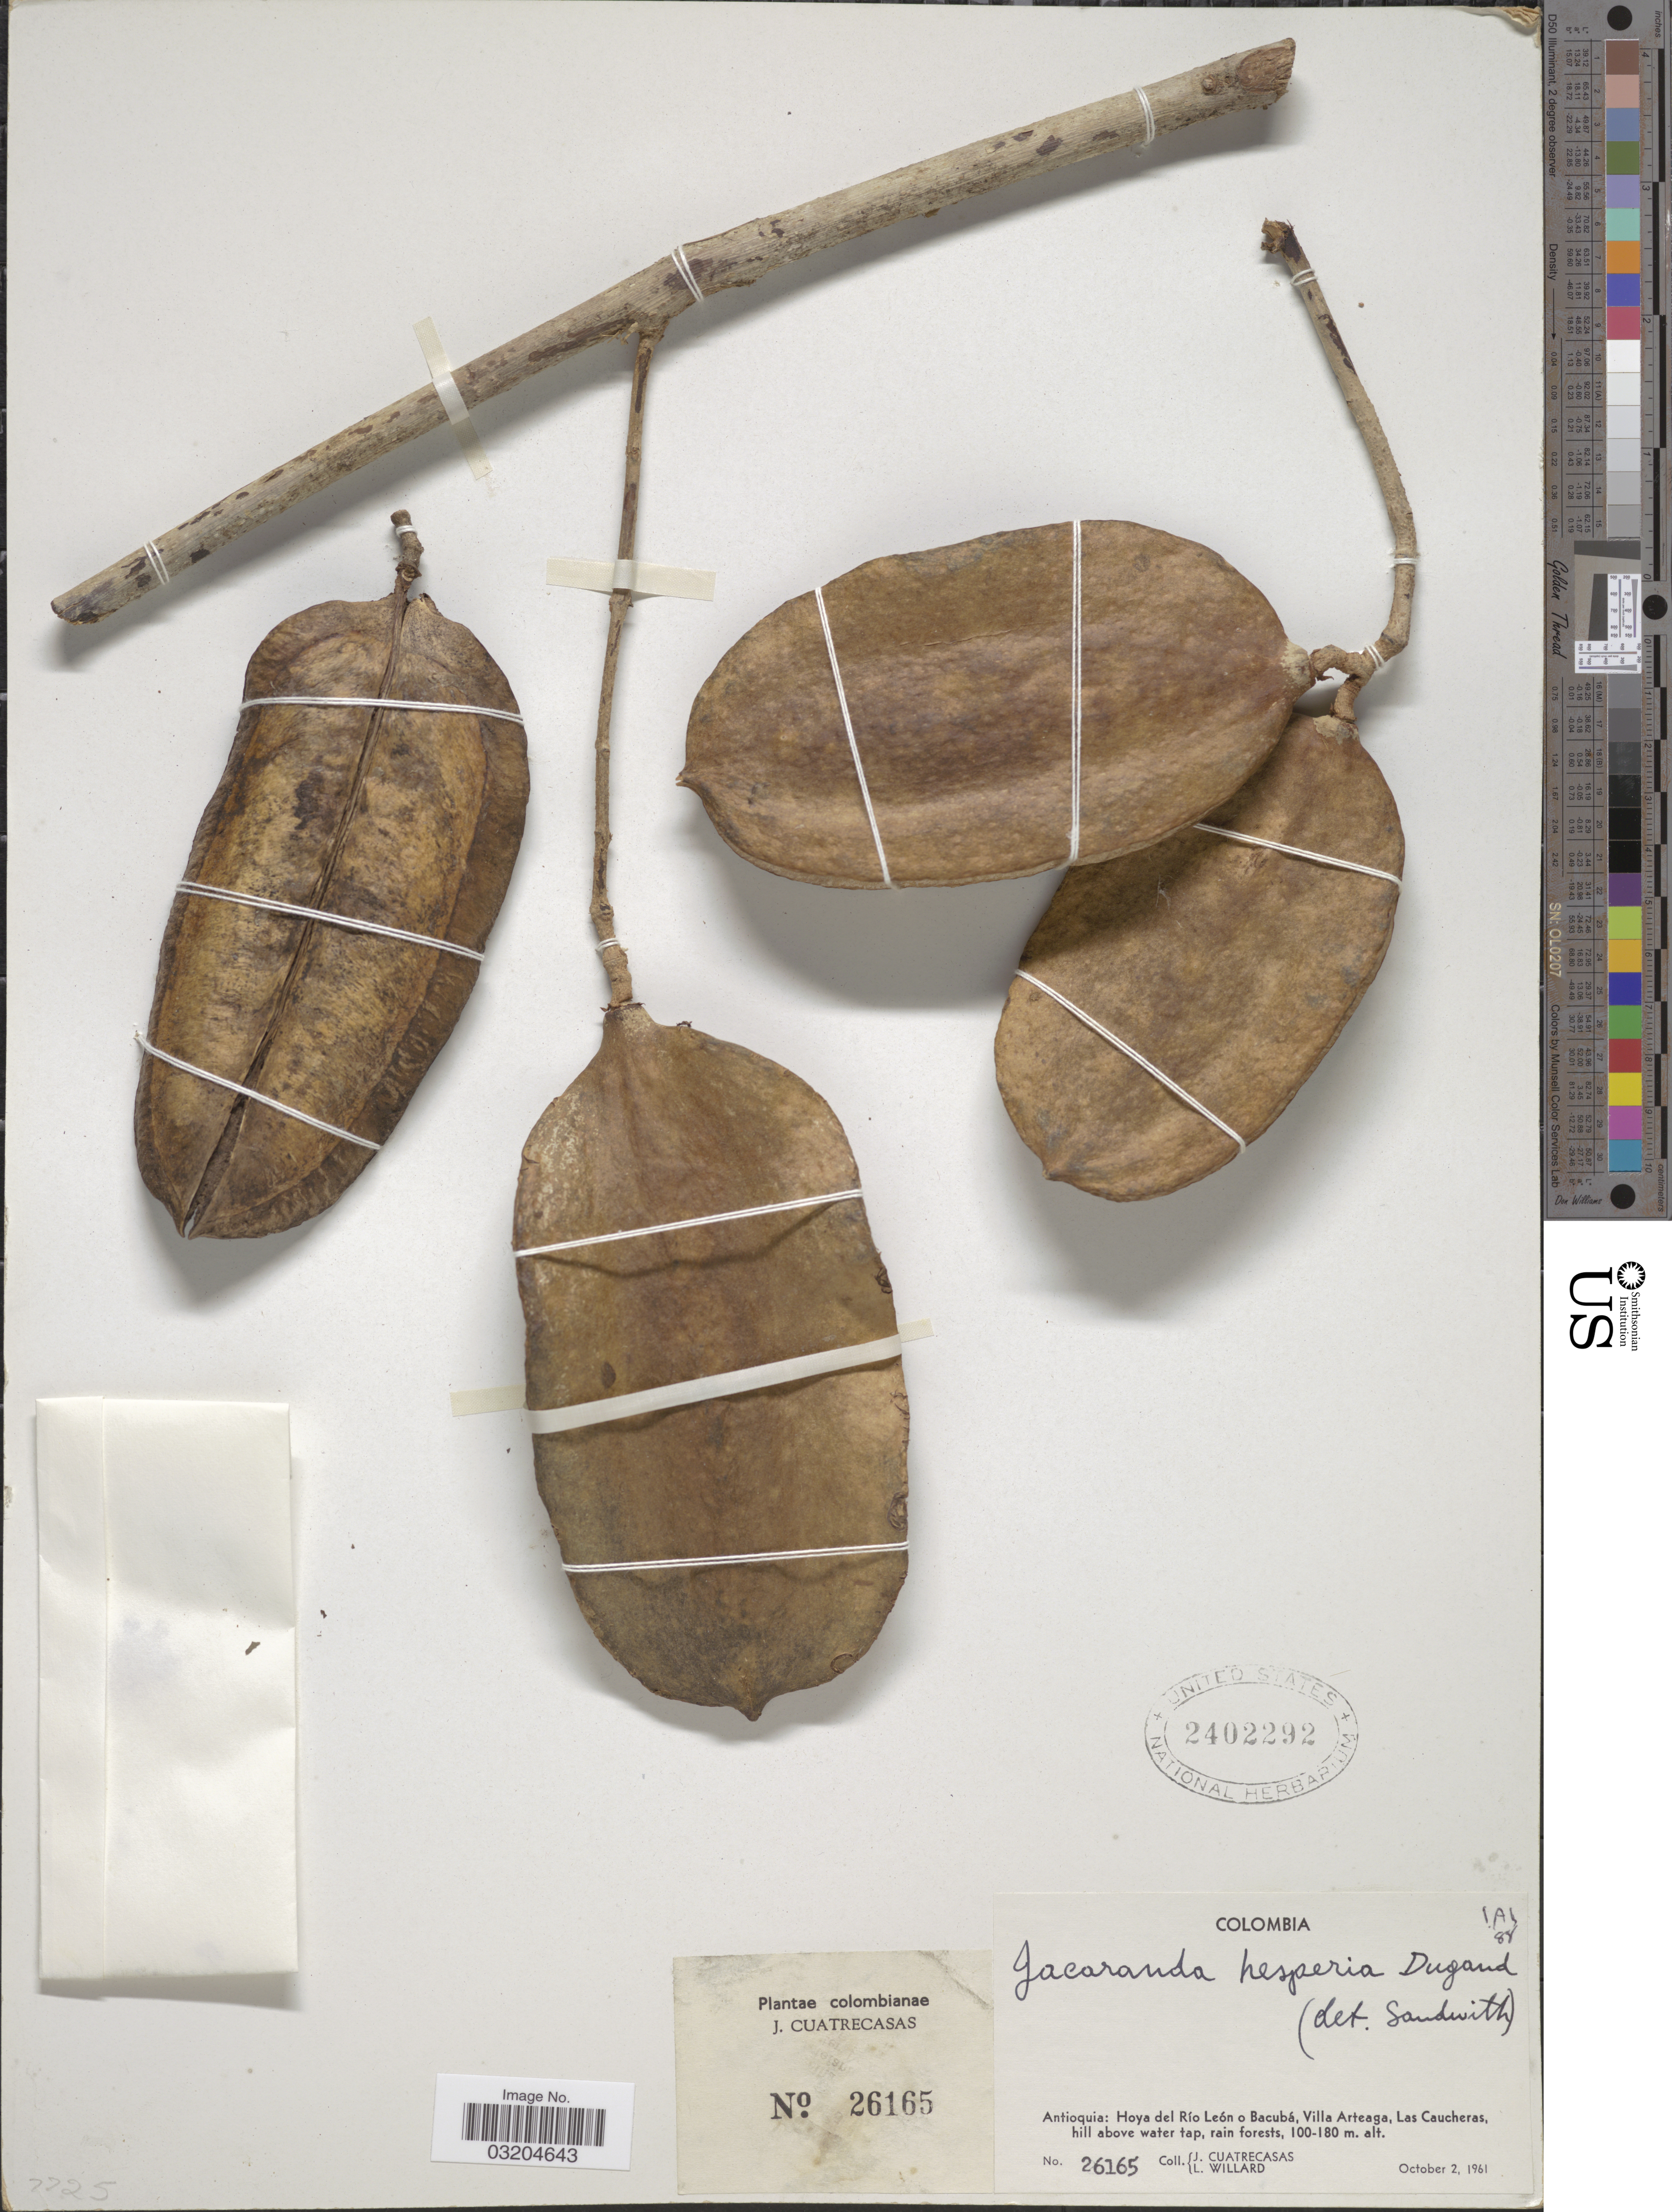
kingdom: Plantae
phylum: Tracheophyta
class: Magnoliopsida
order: Lamiales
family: Bignoniaceae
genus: Jacaranda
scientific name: Jacaranda hesperia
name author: Dugand G.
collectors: J. Cuatrecasas & L. Willard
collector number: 26165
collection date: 1961-10-02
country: Colombia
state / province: Antioquia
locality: Hoya del Río León o Bacubá, Villa Arteaga, Las Caucheras.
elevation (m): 100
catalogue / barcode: US 2402292